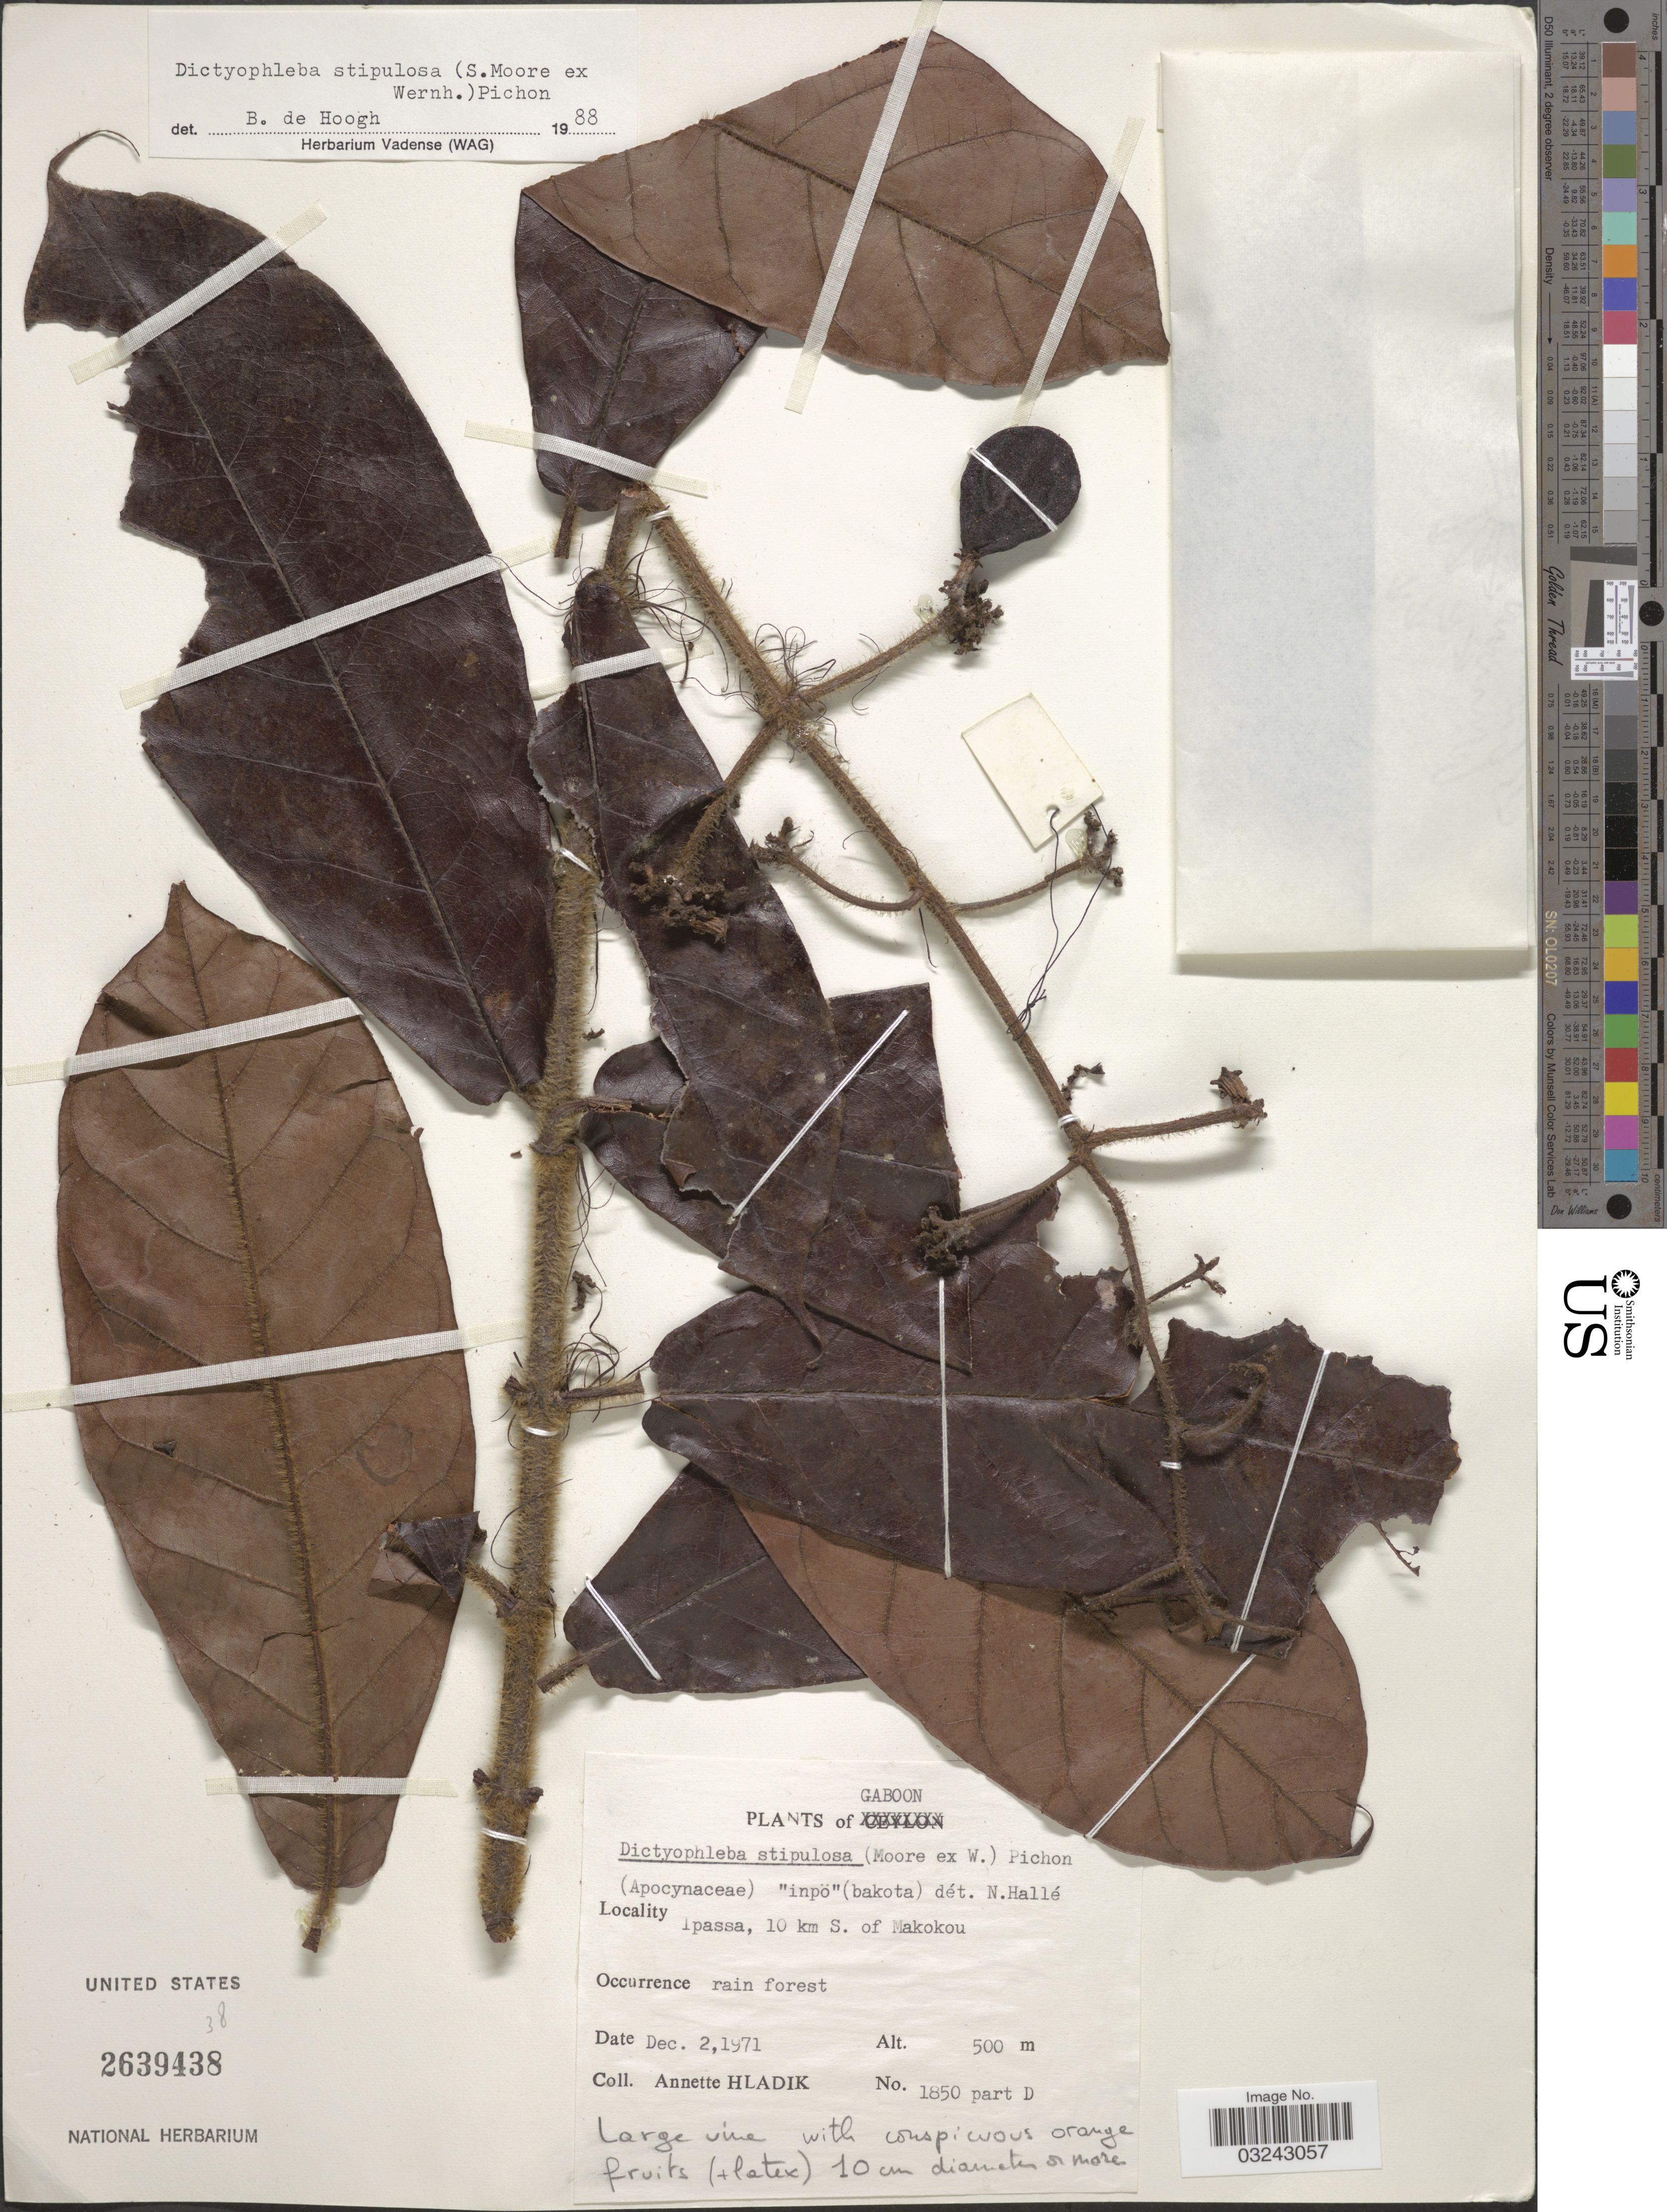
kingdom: Plantae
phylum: Tracheophyta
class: Magnoliopsida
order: Gentianales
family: Apocynaceae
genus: Dictyophleba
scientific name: Dictyophleba stipulosa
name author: (S. Moore ex Wernham) Pichon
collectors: A. Hladik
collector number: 1850 part D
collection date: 1971-12-02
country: Gabon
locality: Gaboon, Ipassa, 10 km S. of Makokou.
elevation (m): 500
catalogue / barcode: US 2639438